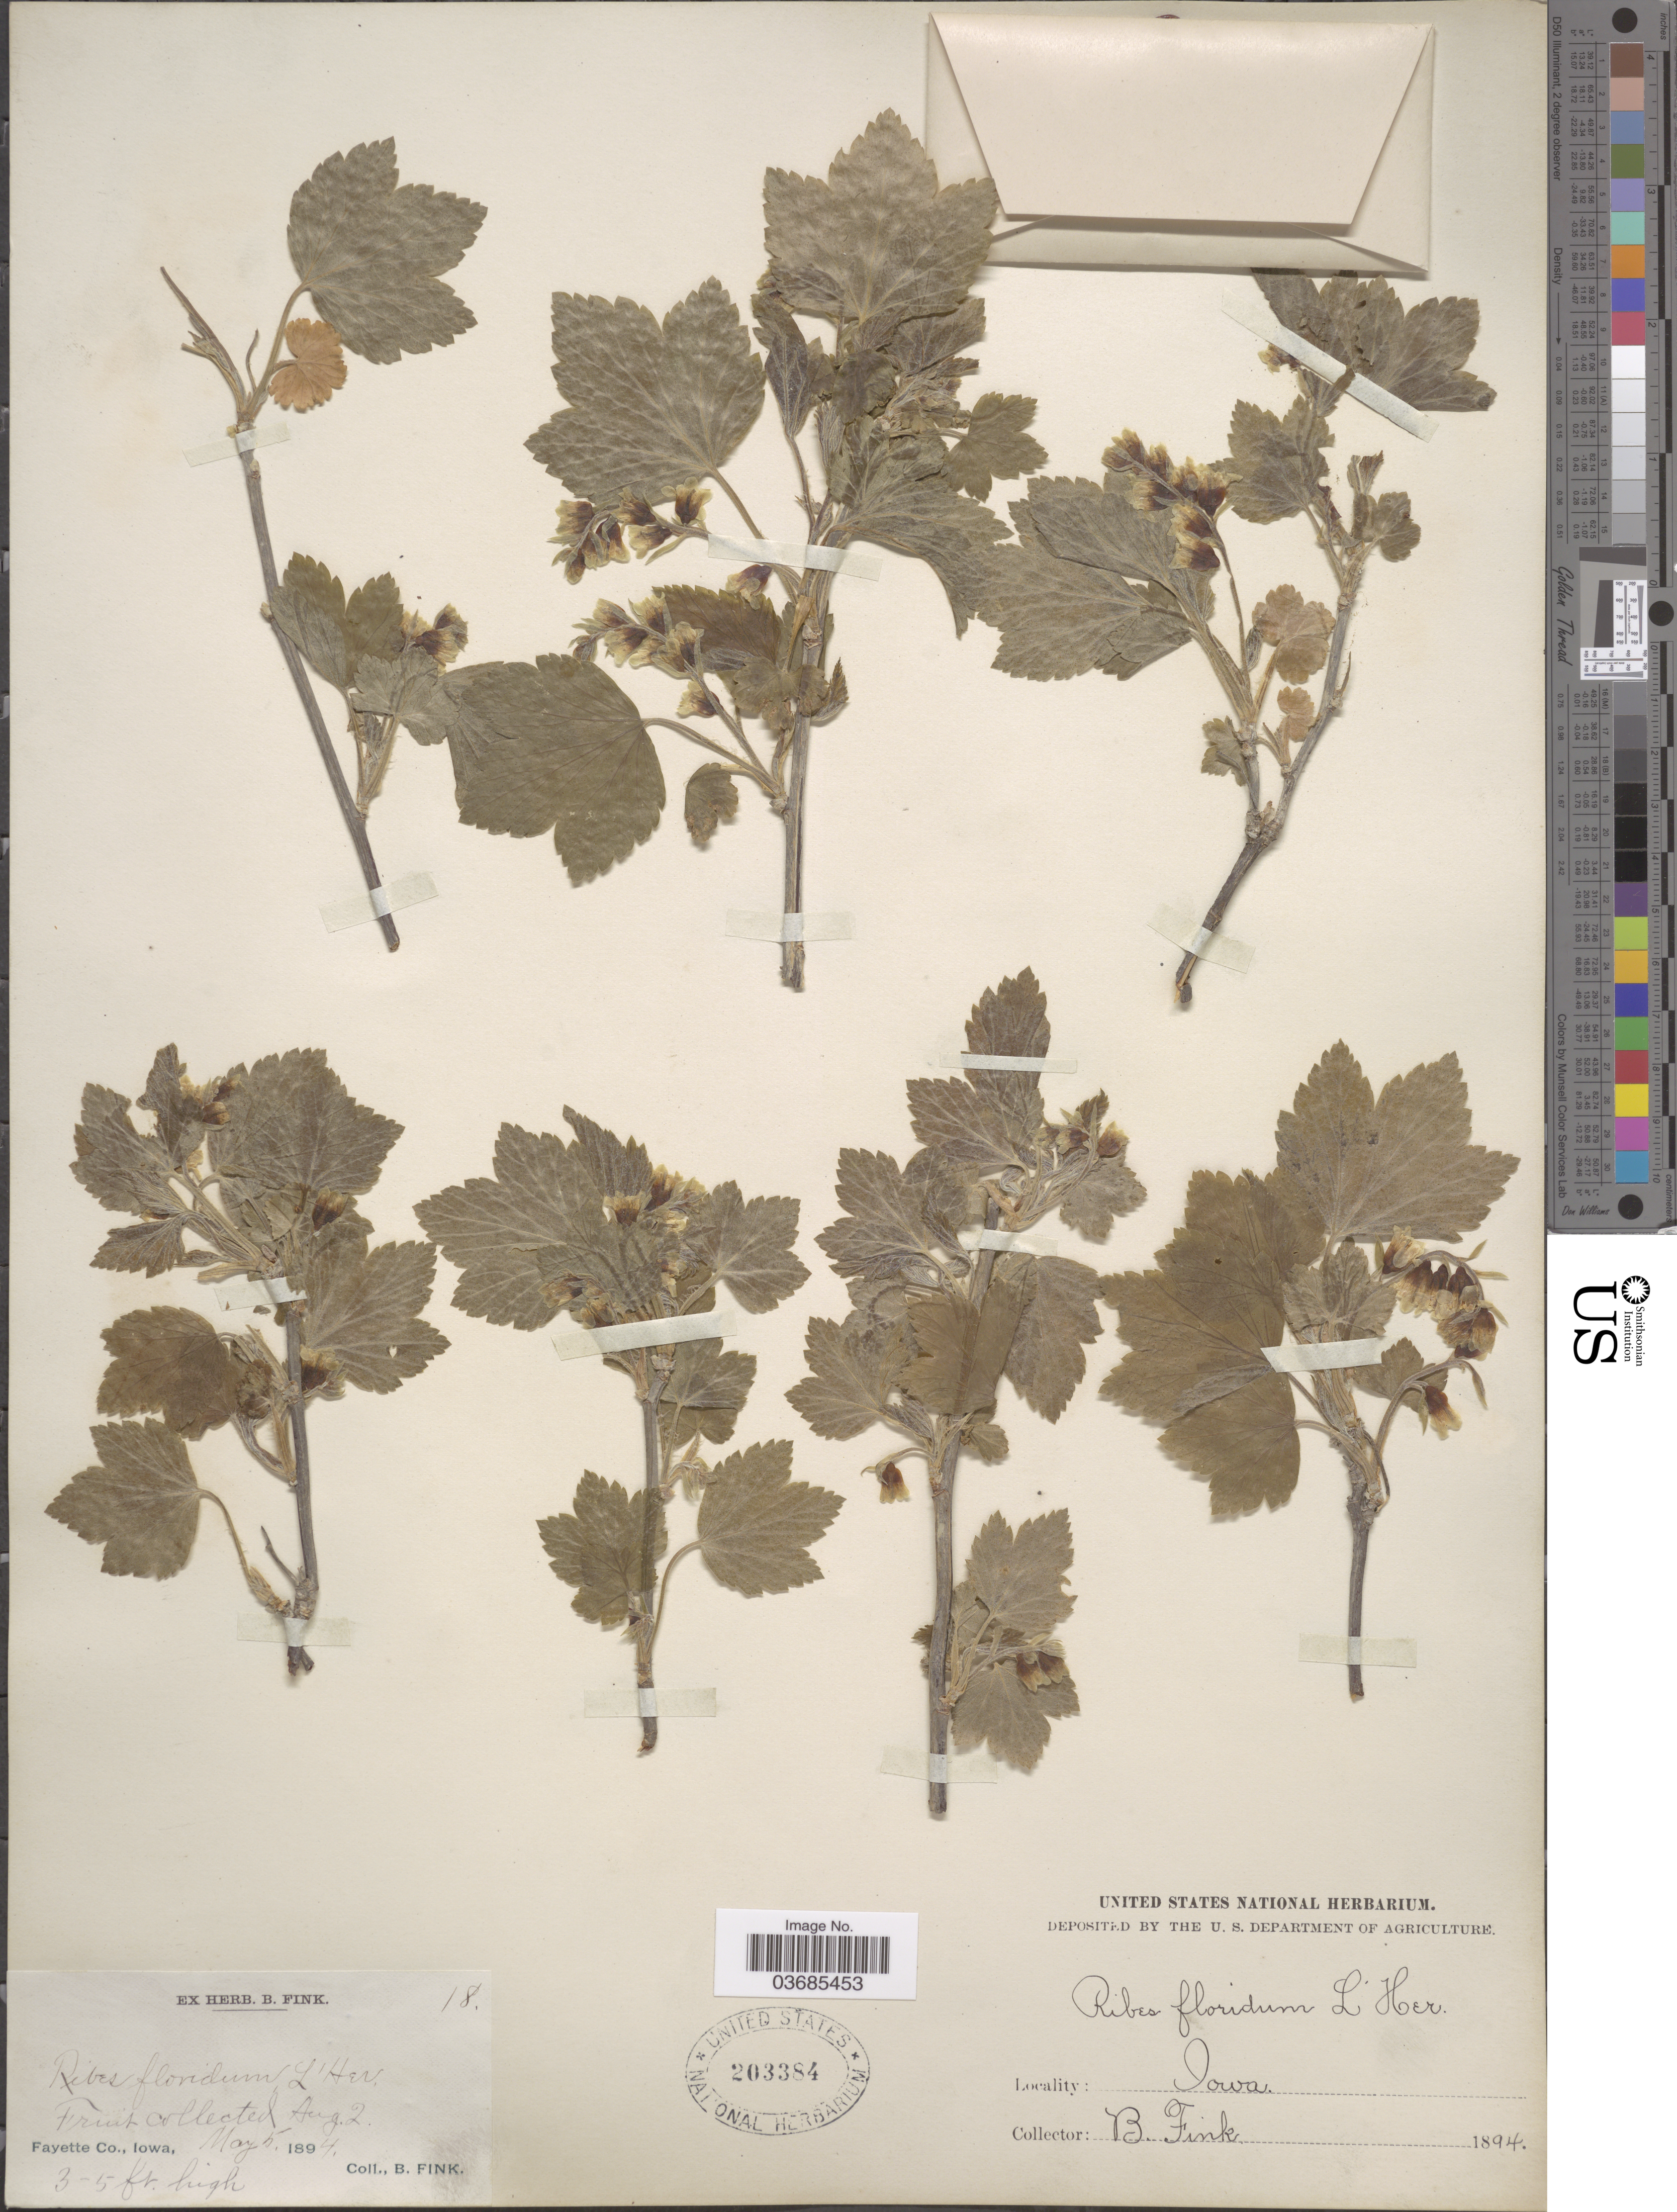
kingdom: Plantae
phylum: Tracheophyta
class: Magnoliopsida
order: Saxifragales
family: Grossulariaceae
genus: Ribes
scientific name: Ribes americanum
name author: Mill.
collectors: B. Fink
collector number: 18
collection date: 1894-05-05/1894-08-02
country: United States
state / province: Iowa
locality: Fayette Co.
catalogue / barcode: US 203384